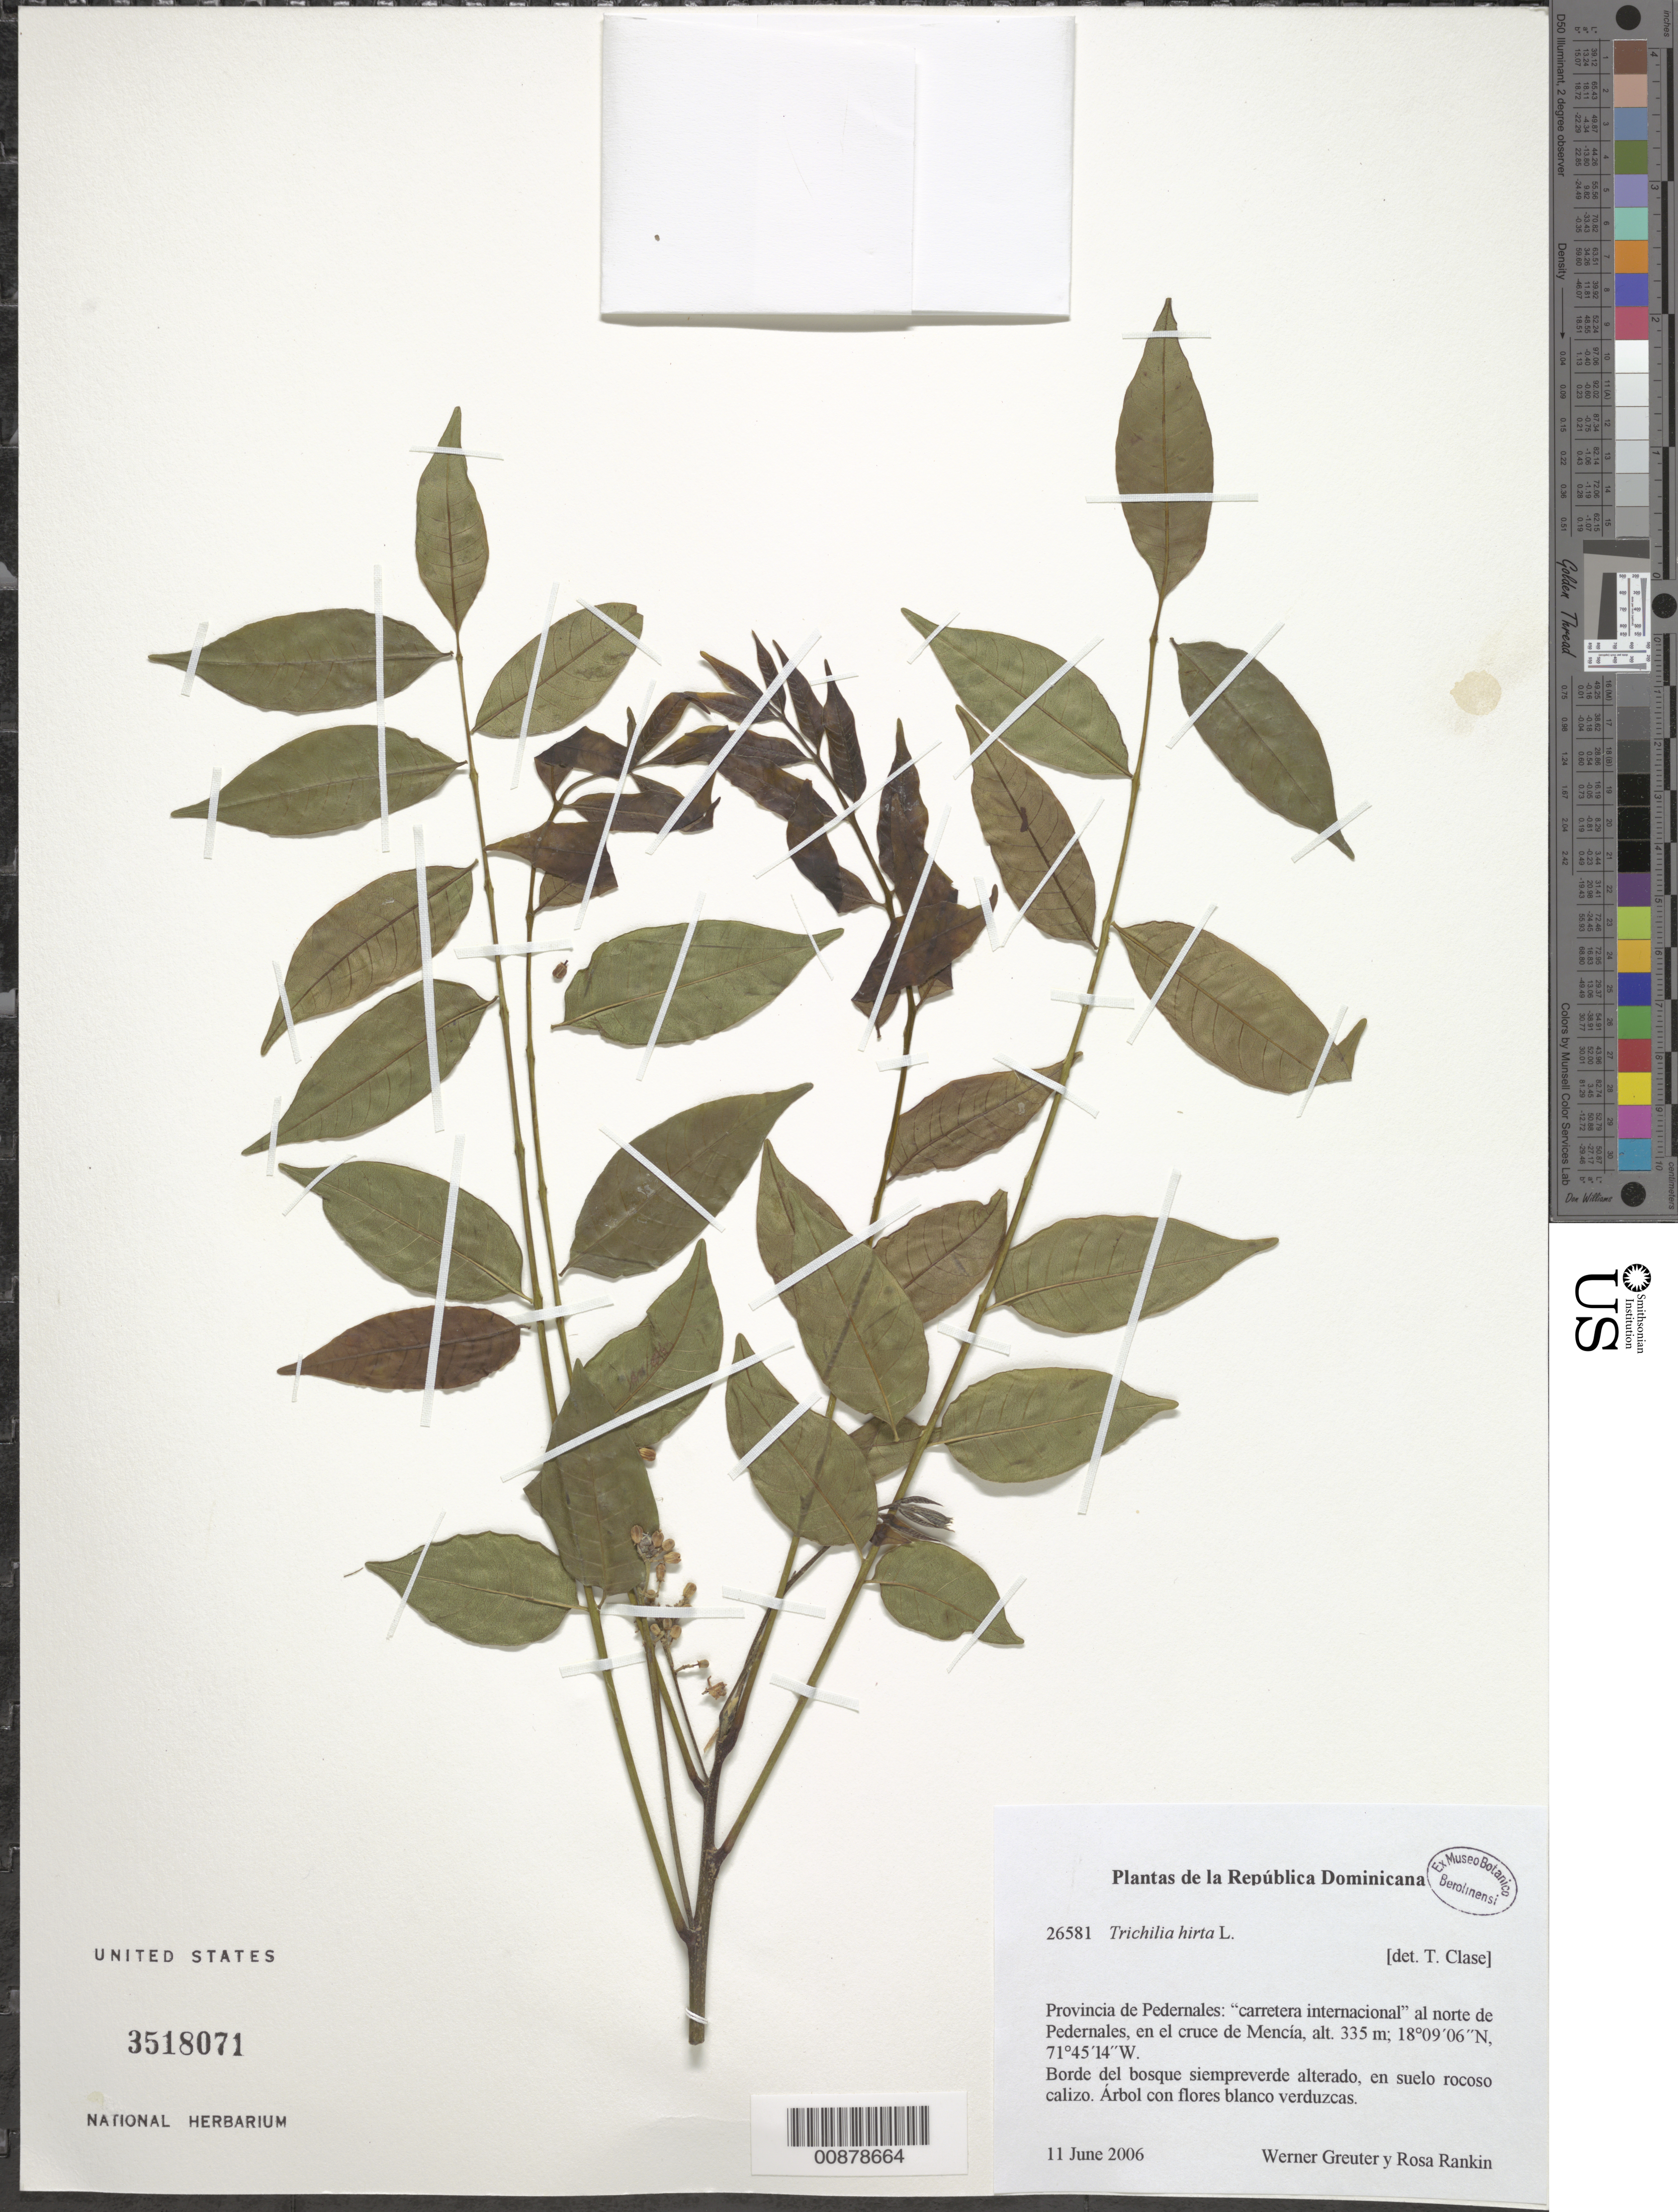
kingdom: Plantae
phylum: Tracheophyta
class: Magnoliopsida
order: Sapindales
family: Meliaceae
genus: Trichilia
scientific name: Trichilia hirta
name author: L.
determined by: Clase, T.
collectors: W. Greuter & R. Rankin Rodriguez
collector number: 26581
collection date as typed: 11 Jun 2006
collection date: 2006-06-11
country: Dominican Republic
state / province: Pedernales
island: Hispaniola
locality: "Carretera internacional" al norte de Pedernales y al sur del cruce de Mencía.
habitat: Bosque siempreverde alterado y borde de la carretera, en suelo rocoso calizo.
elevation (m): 335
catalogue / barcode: US 3518071